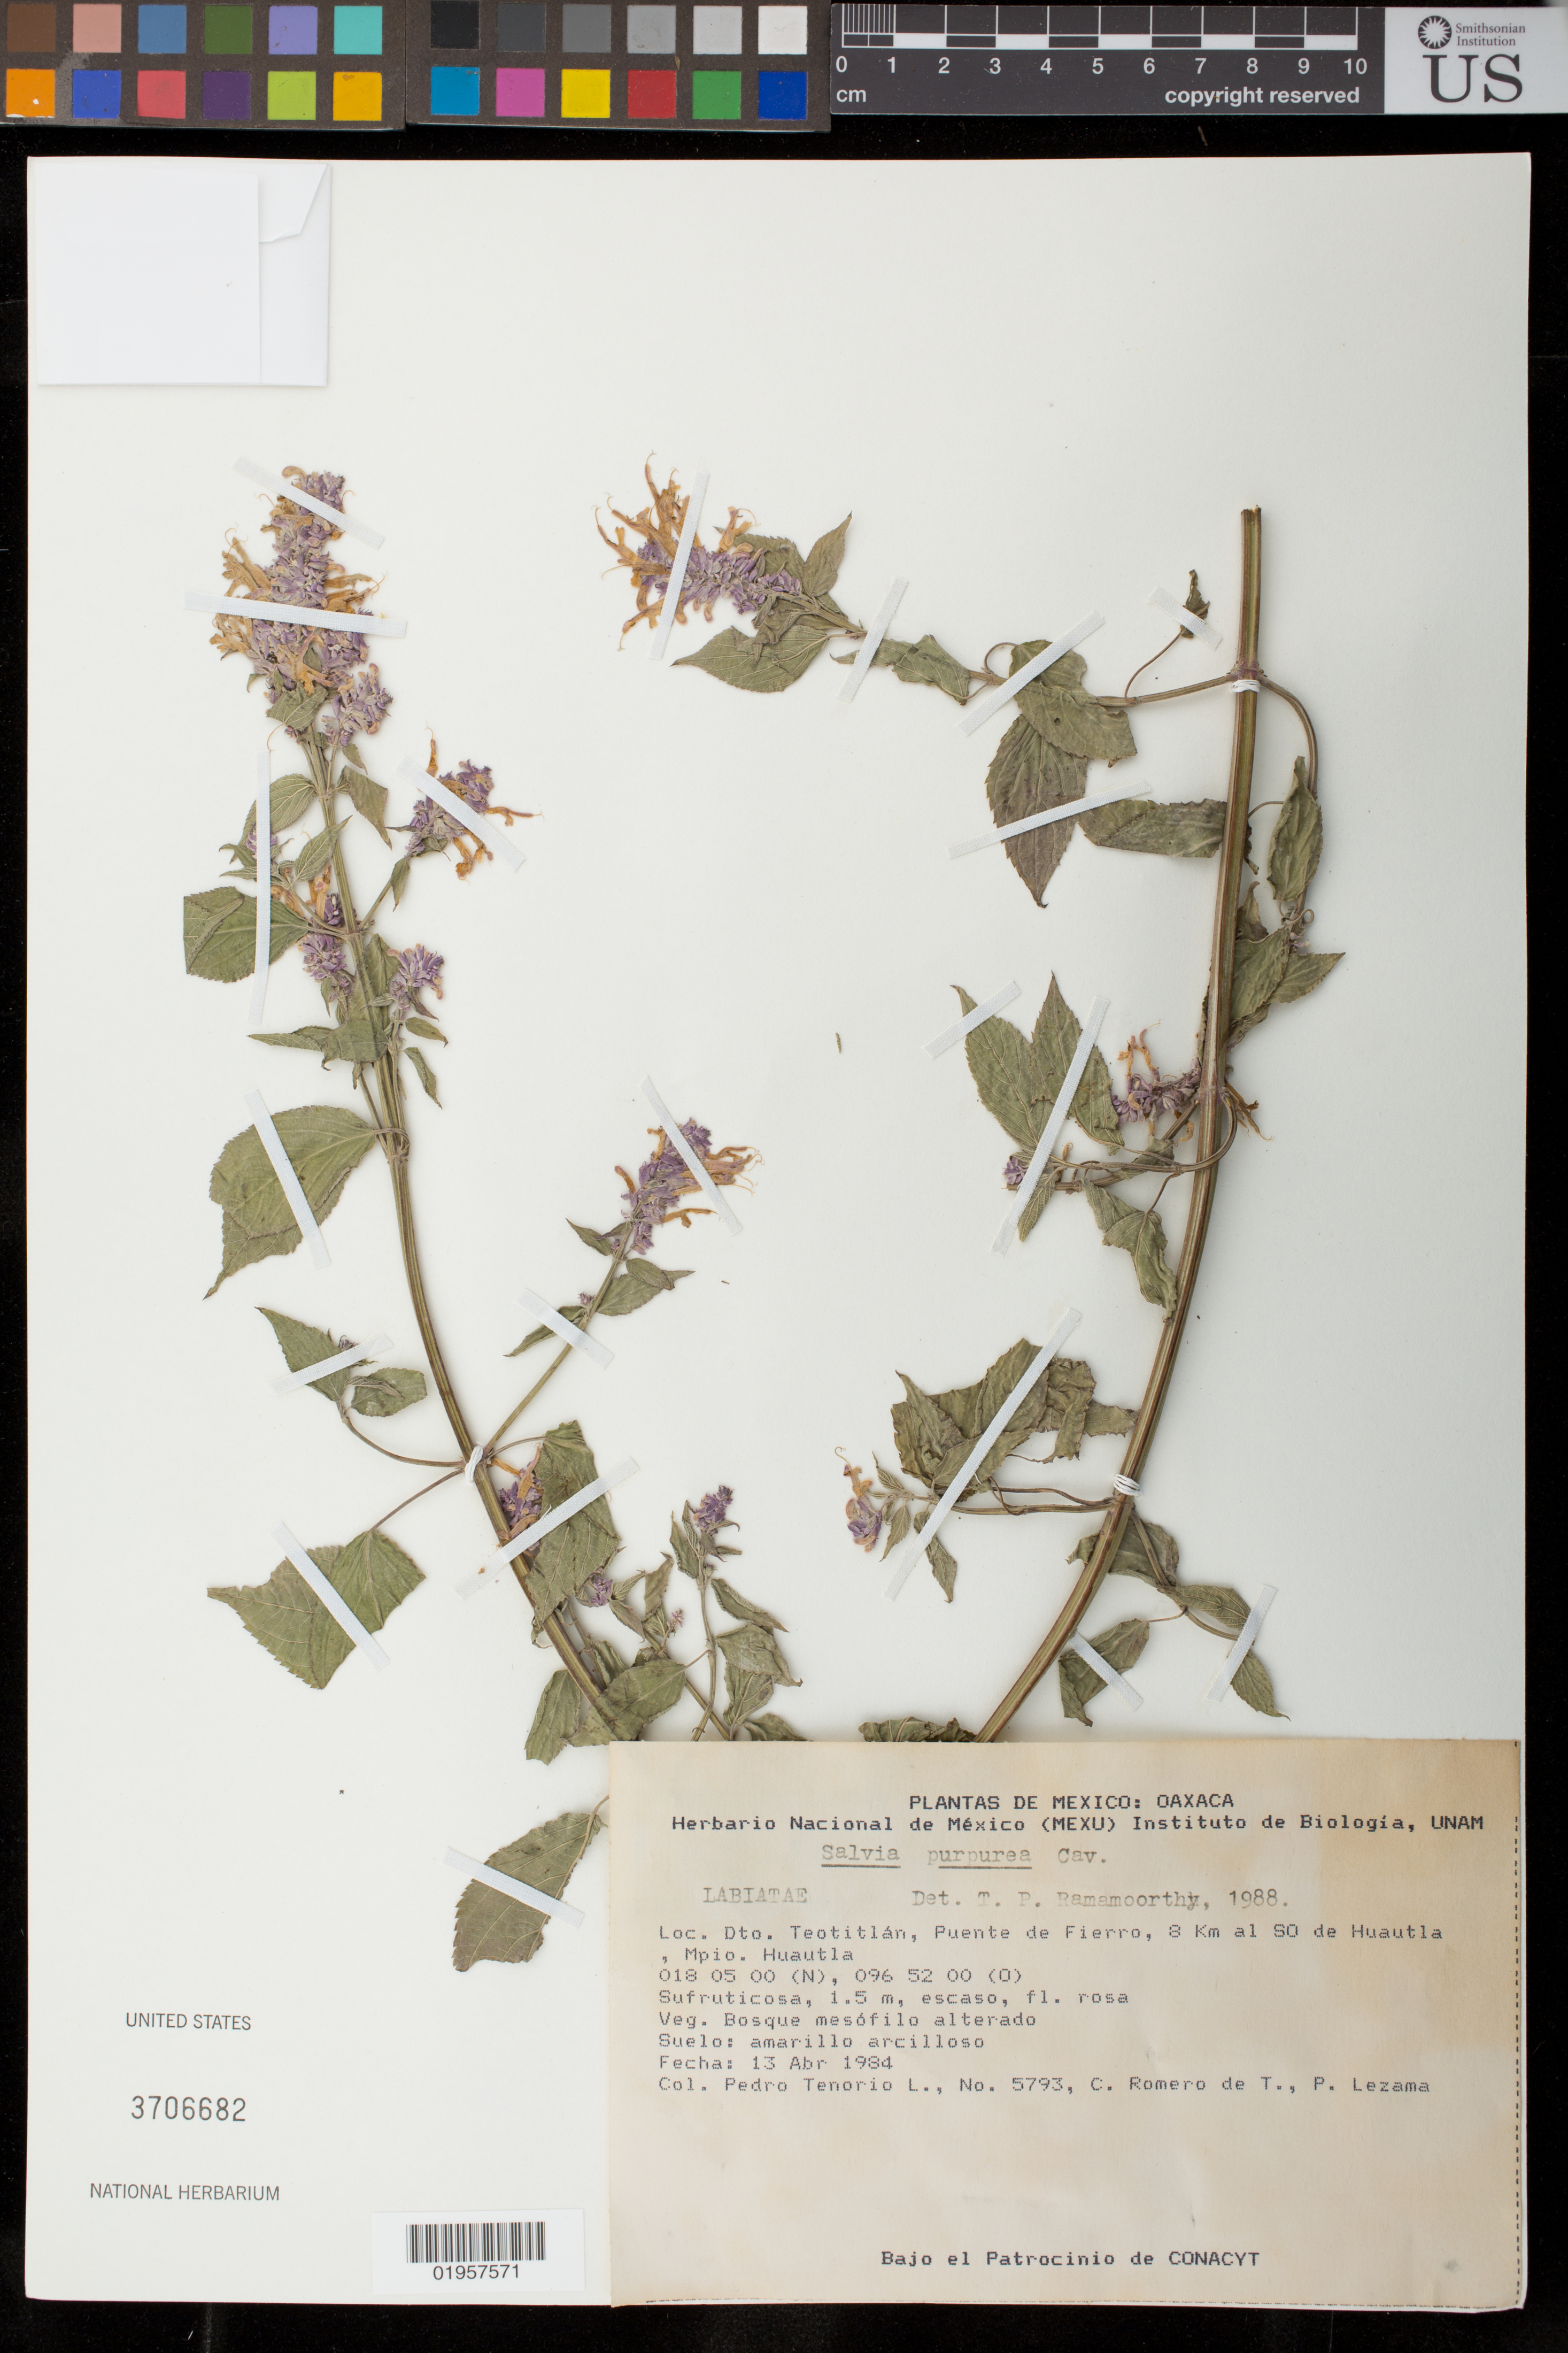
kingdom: Plantae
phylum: Tracheophyta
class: Magnoliopsida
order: Lamiales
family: Lamiaceae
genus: Salvia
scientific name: Salvia purpurea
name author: Cav.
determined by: Ramamoorthy, T. P.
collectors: P. Tenorio Lezama, C. Romero de T. & P. Lezama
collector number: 5793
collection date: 1984-04-13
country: Mexico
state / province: Oaxaca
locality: Dto.Teoititlán, Mpio. Huautla. Puente de Fierro, 8 km al SO de Huautla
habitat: Bosque mesófila alterado; escaso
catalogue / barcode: US 3706682